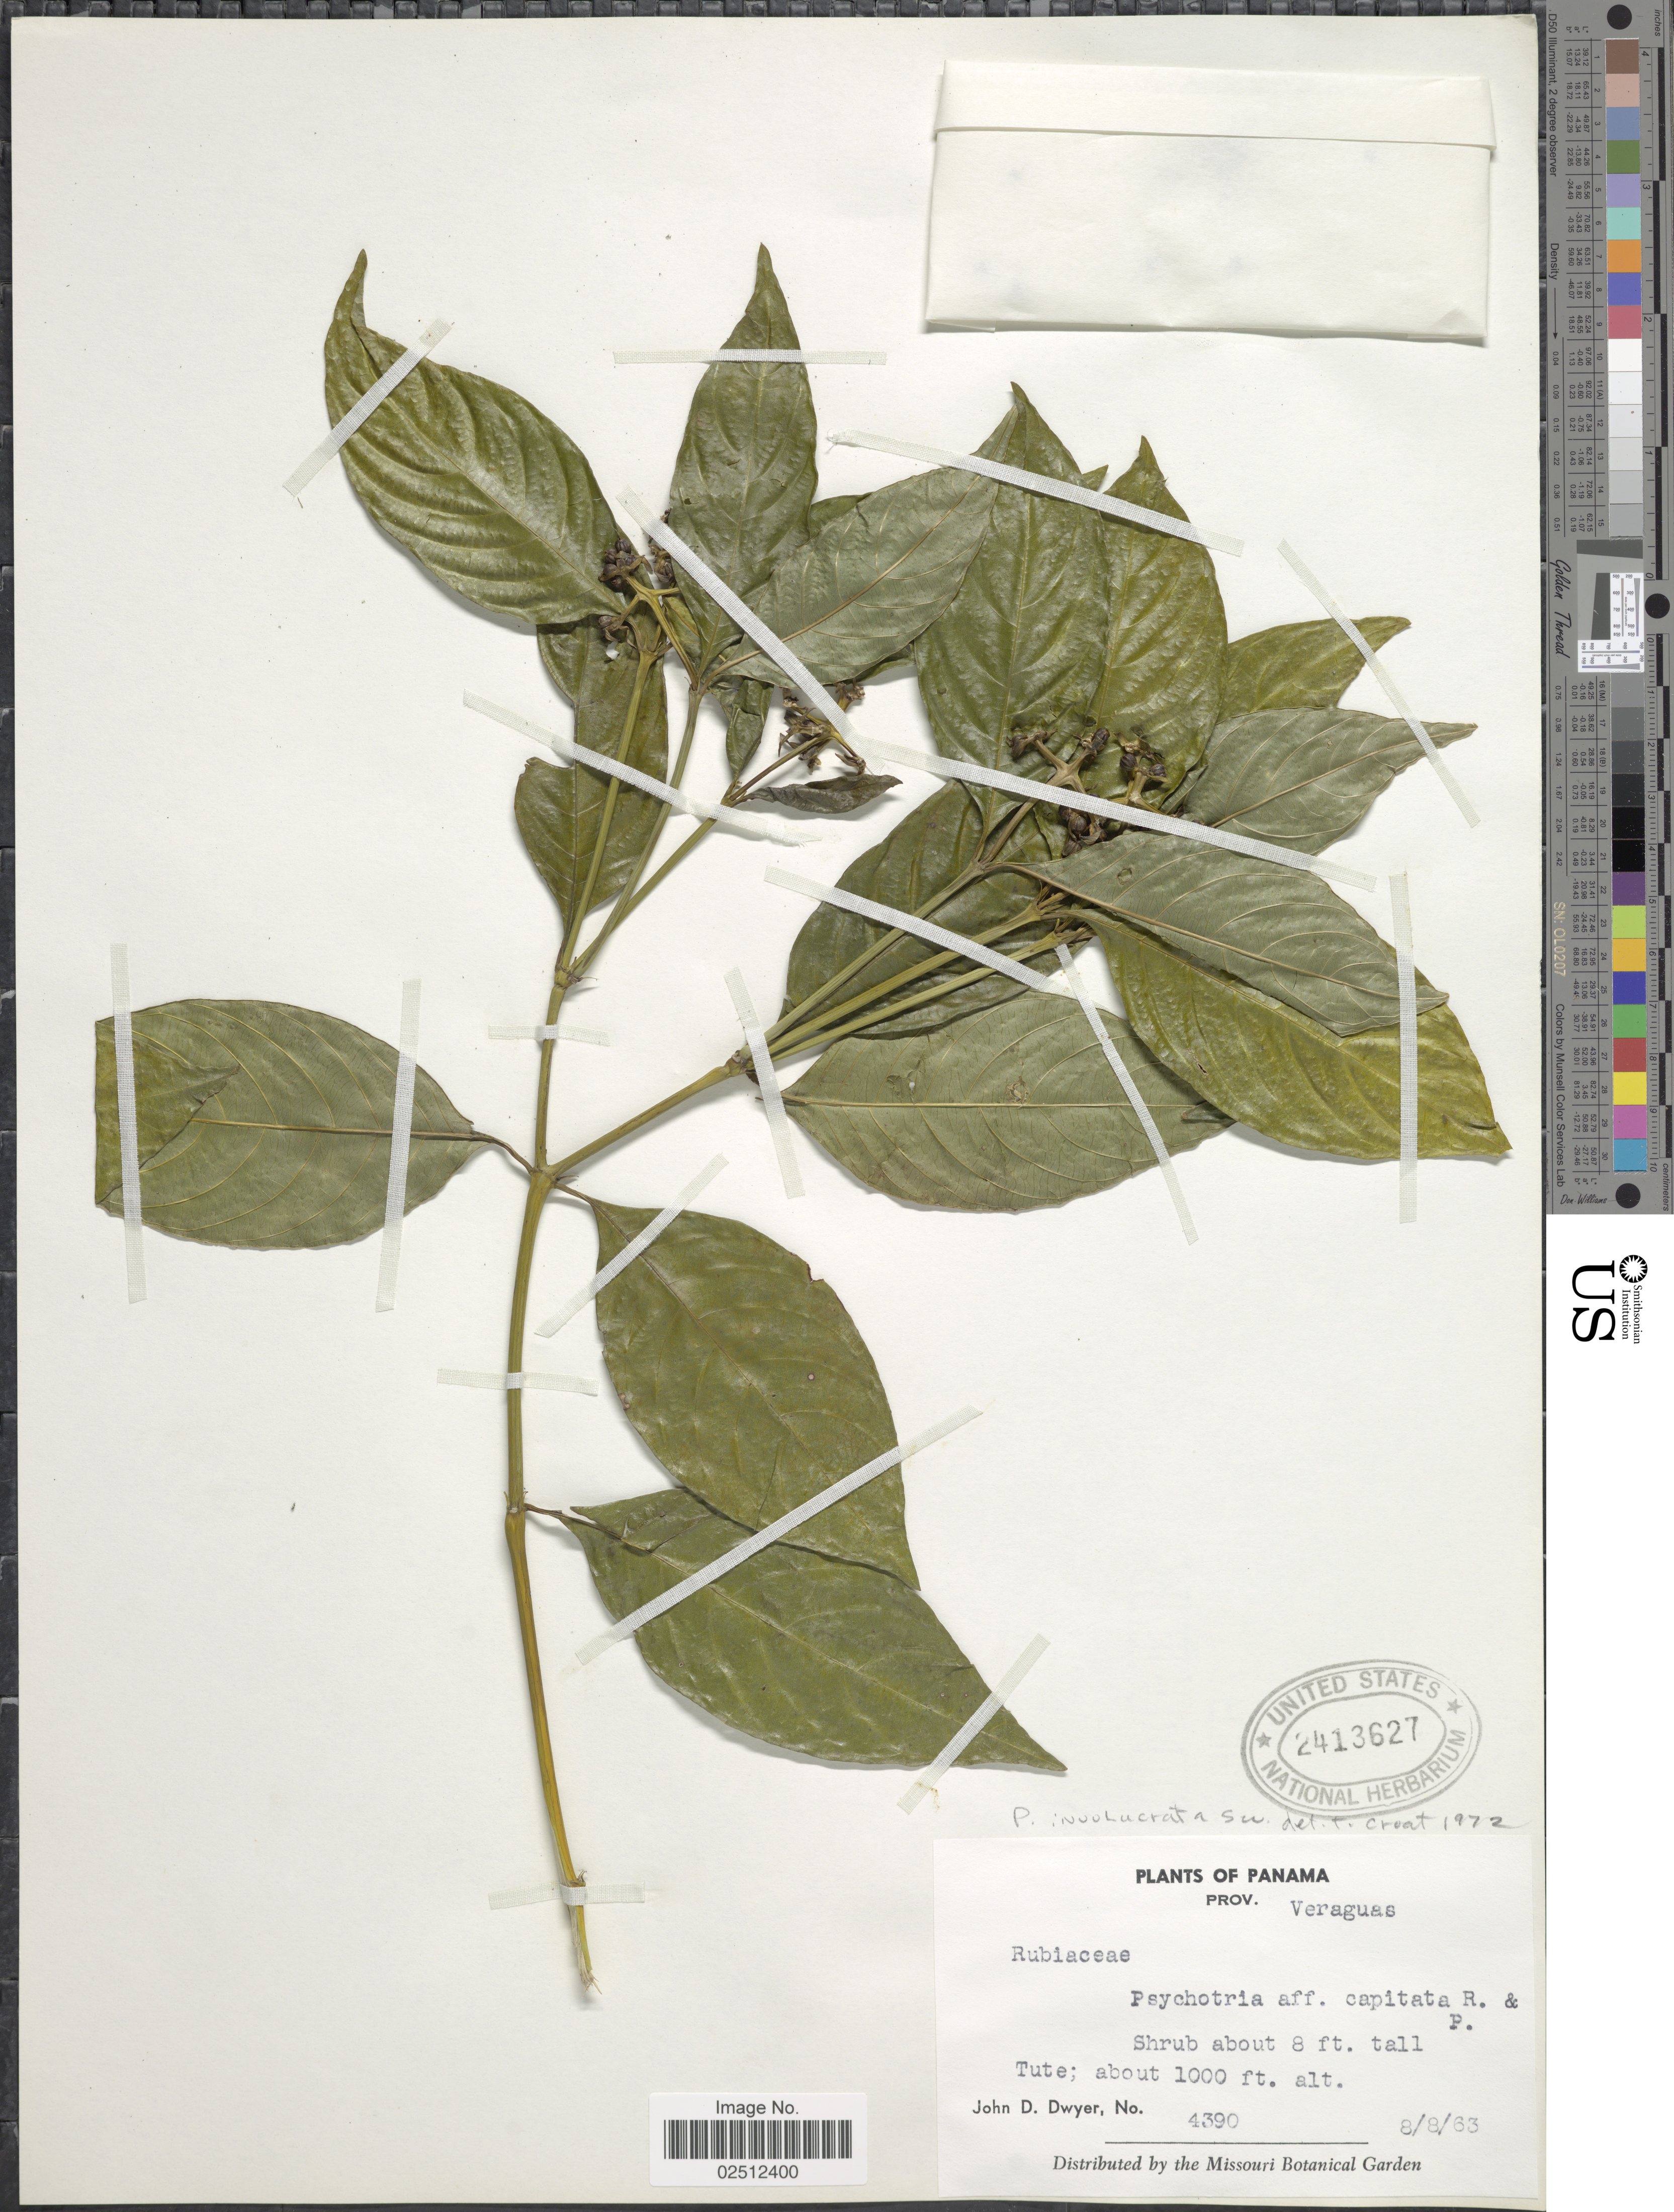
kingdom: Plantae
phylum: Tracheophyta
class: Magnoliopsida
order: Gentianales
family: Rubiaceae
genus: Psychotria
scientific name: Psychotria involucrata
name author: Sw.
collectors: J. D. Dwyer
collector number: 4390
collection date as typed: Transcribed d/m/y: 8/8/63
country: Panama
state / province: Veraguas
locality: Prov. Veraguas, Tute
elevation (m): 305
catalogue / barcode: US 2413627